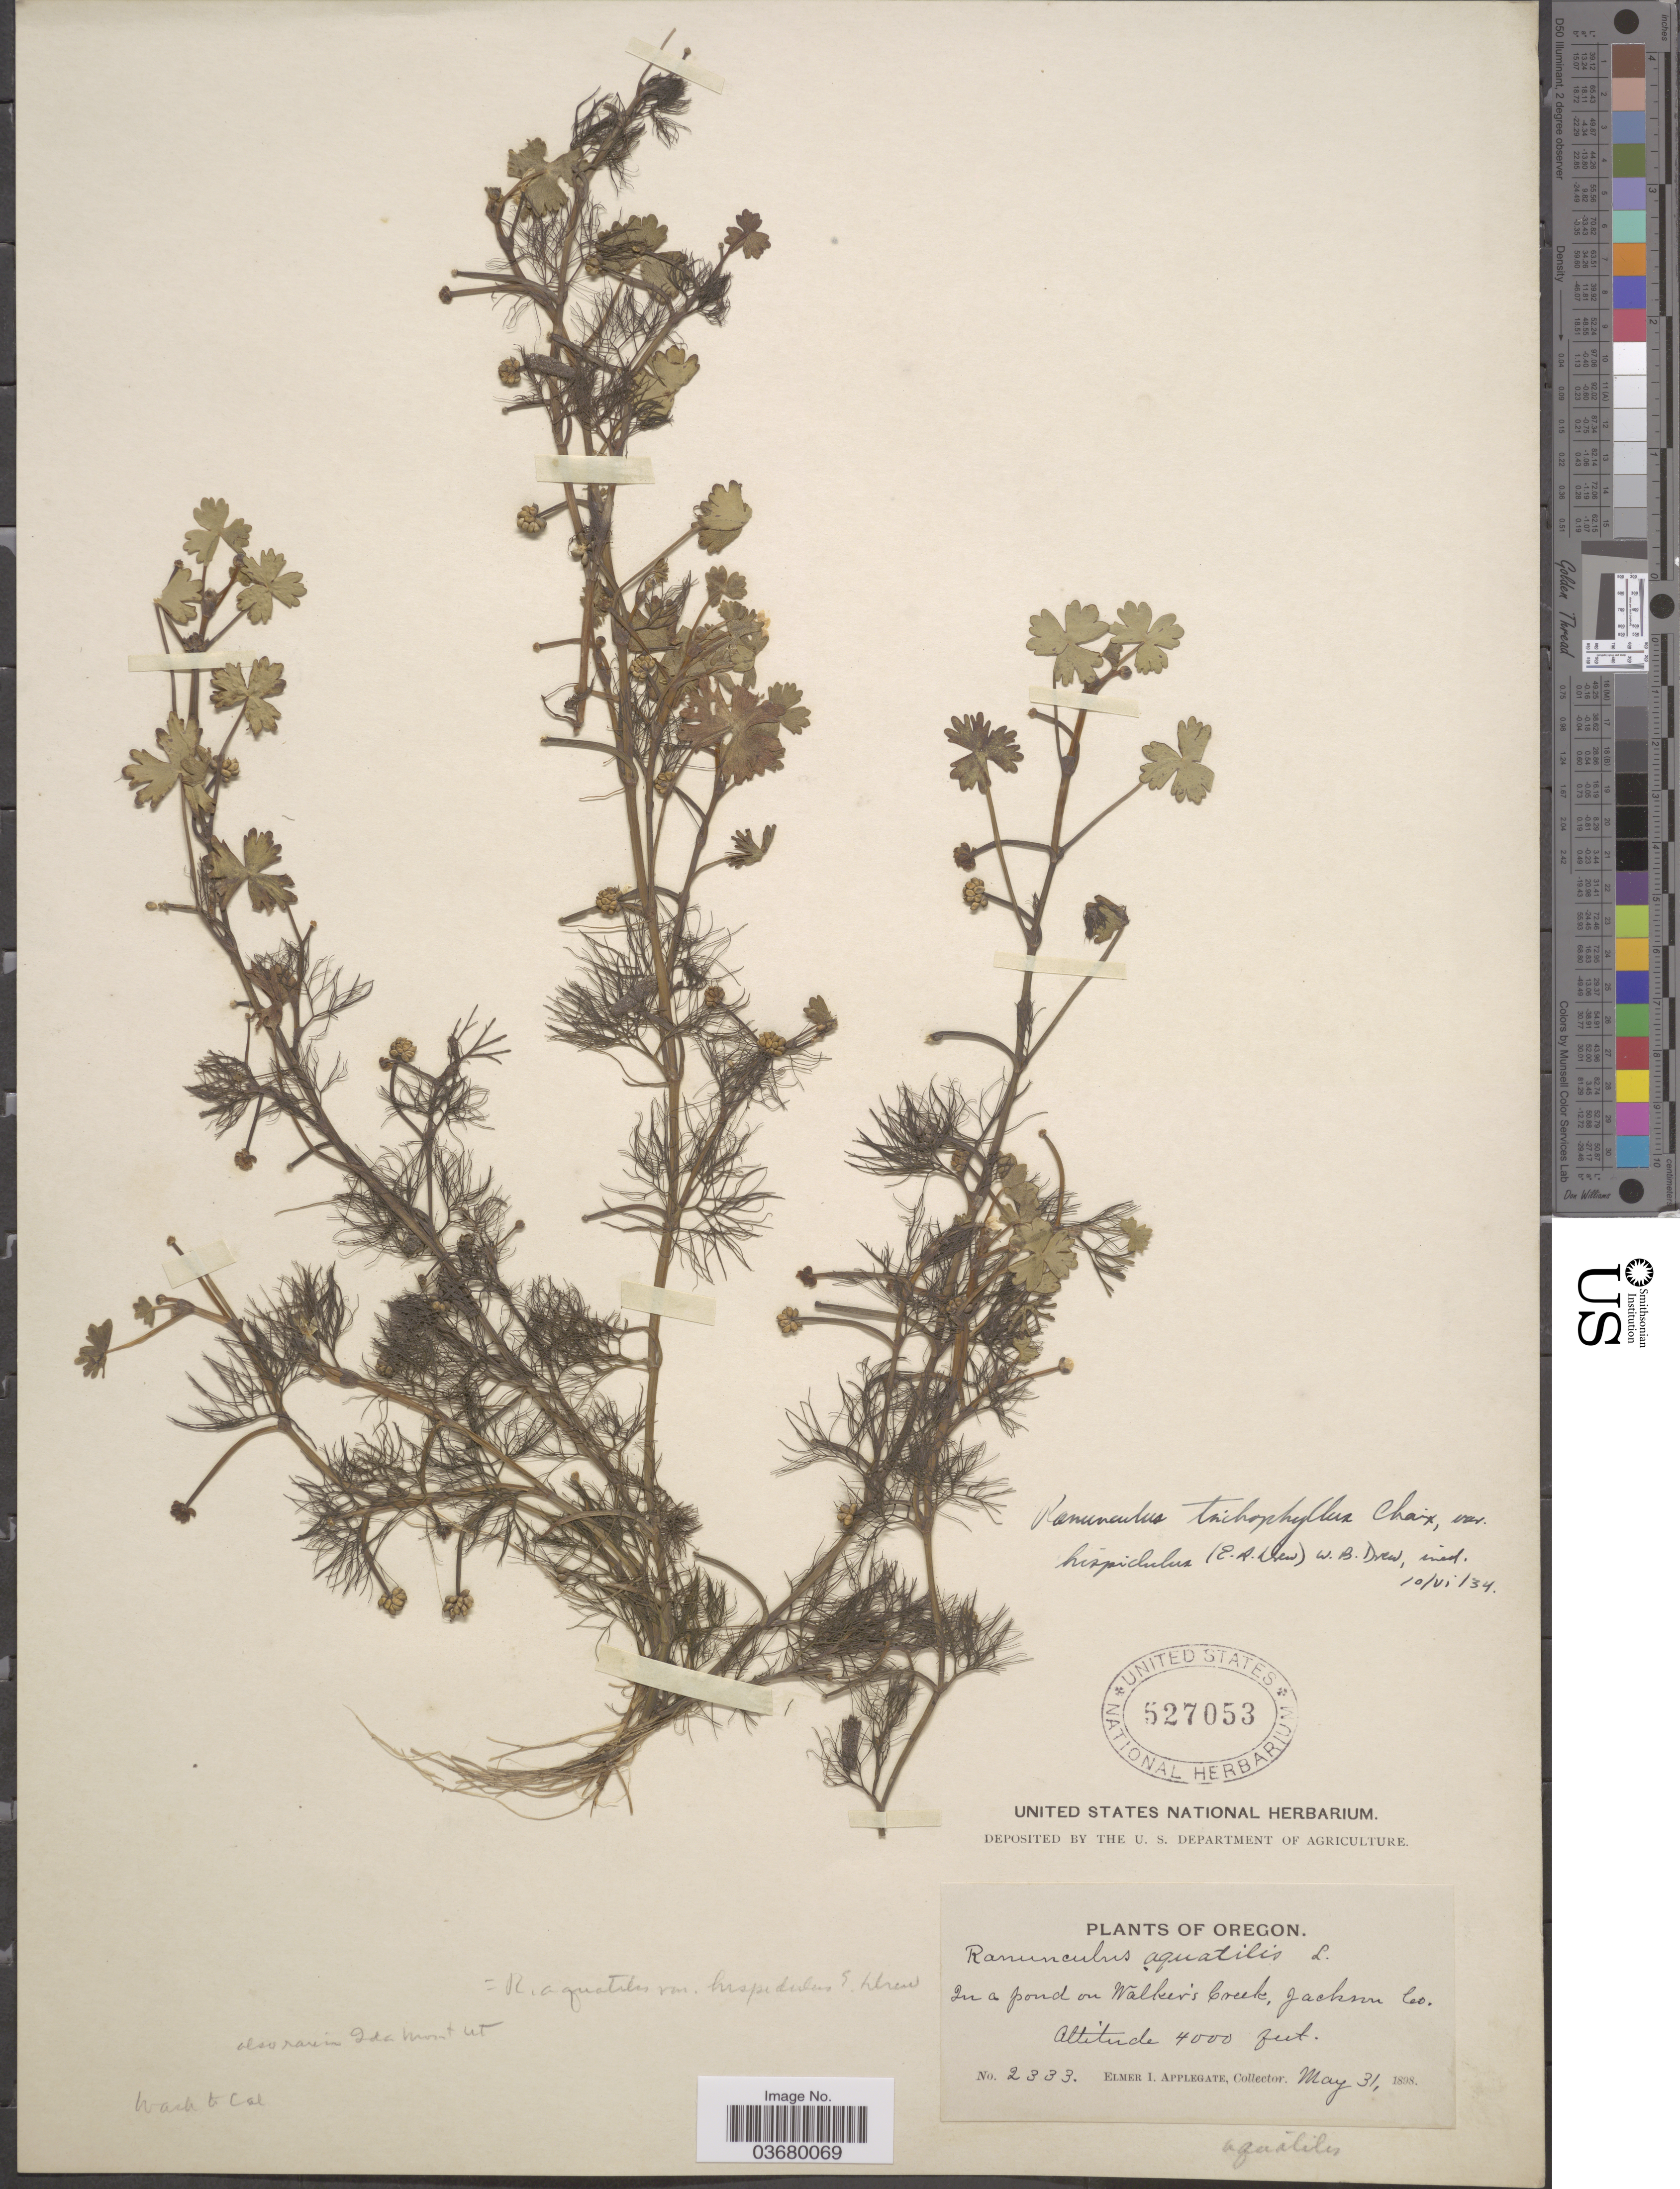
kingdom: Plantae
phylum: Tracheophyta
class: Magnoliopsida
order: Ranunculales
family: Ranunculaceae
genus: Ranunculus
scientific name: Ranunculus mongolicus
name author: (Krylov) Serg.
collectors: E. I. Applegate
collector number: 2333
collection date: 1898-05-31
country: United States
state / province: Oregon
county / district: Jackson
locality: In a pond on Walker's Creek, Jackson Co.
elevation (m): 1219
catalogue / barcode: US 527053